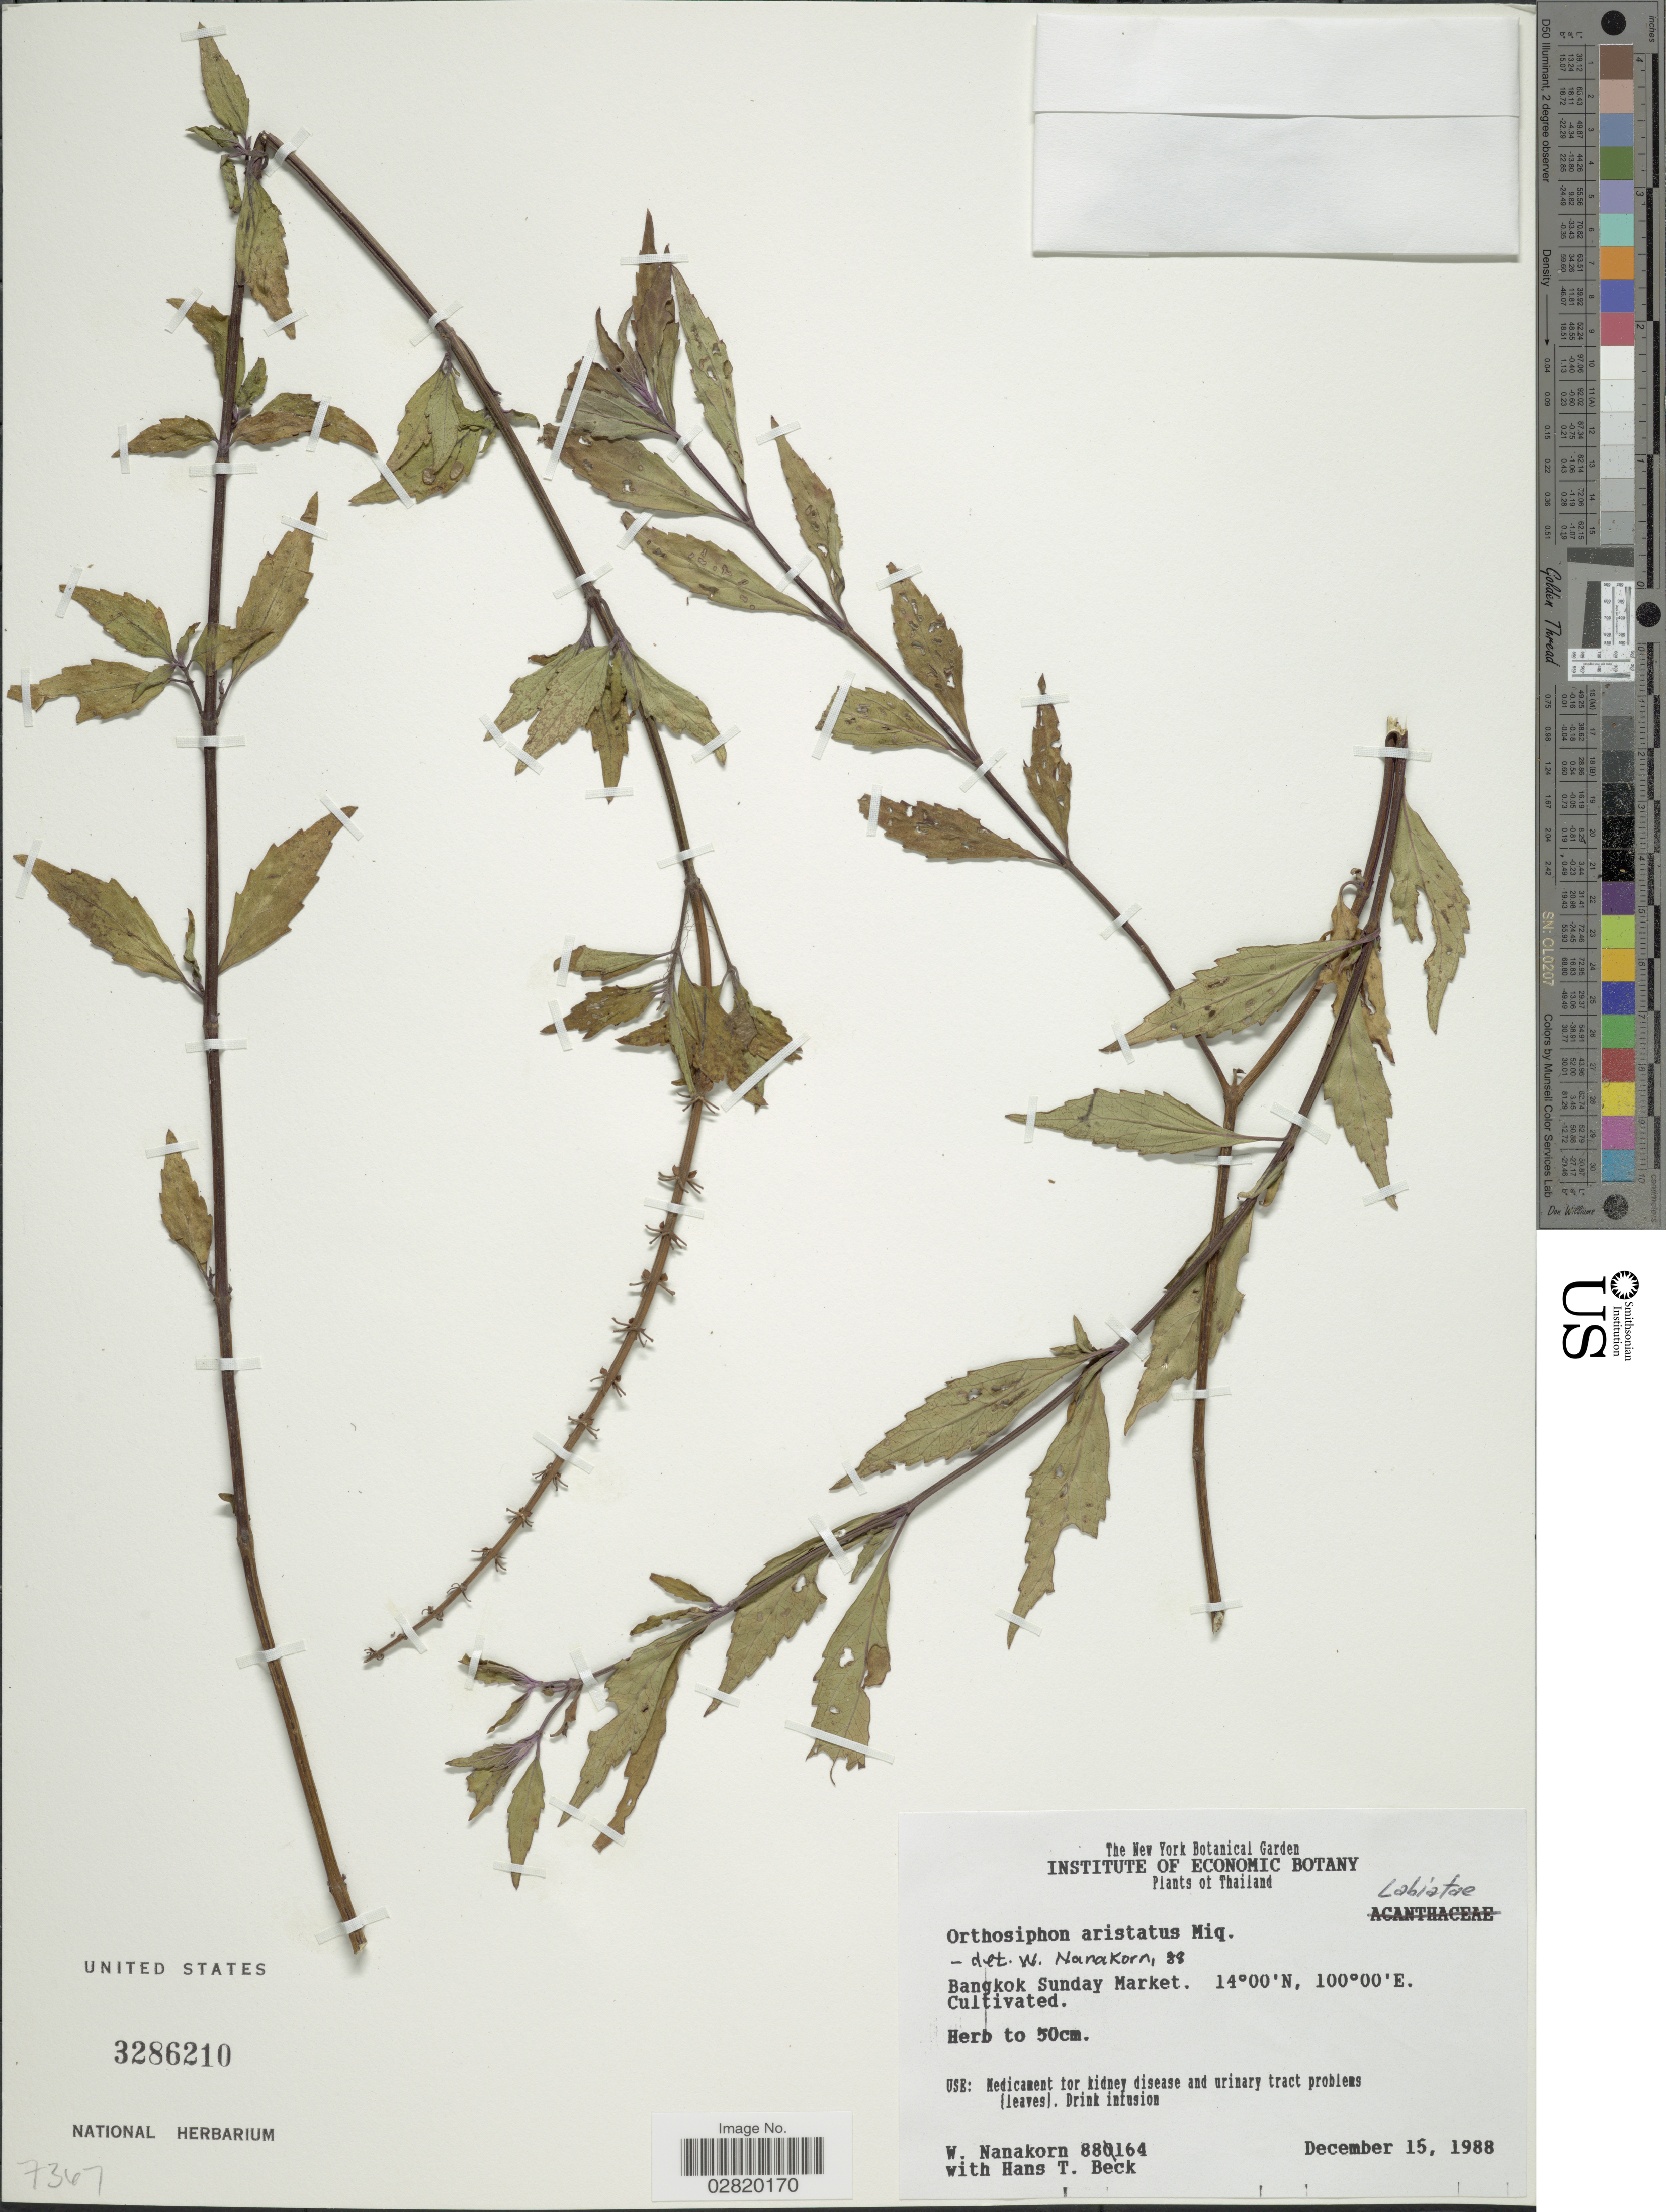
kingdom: Plantae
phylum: Tracheophyta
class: Magnoliopsida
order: Lamiales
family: Lamiaceae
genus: Orthosiphon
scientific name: Orthosiphon aristatus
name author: (Blume) Miq.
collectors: W. Nanakorn & H. T. Beck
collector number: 88164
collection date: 1988-12-15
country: Thailand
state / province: Bangkok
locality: Bangkok Sunday Market.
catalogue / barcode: US 3286210